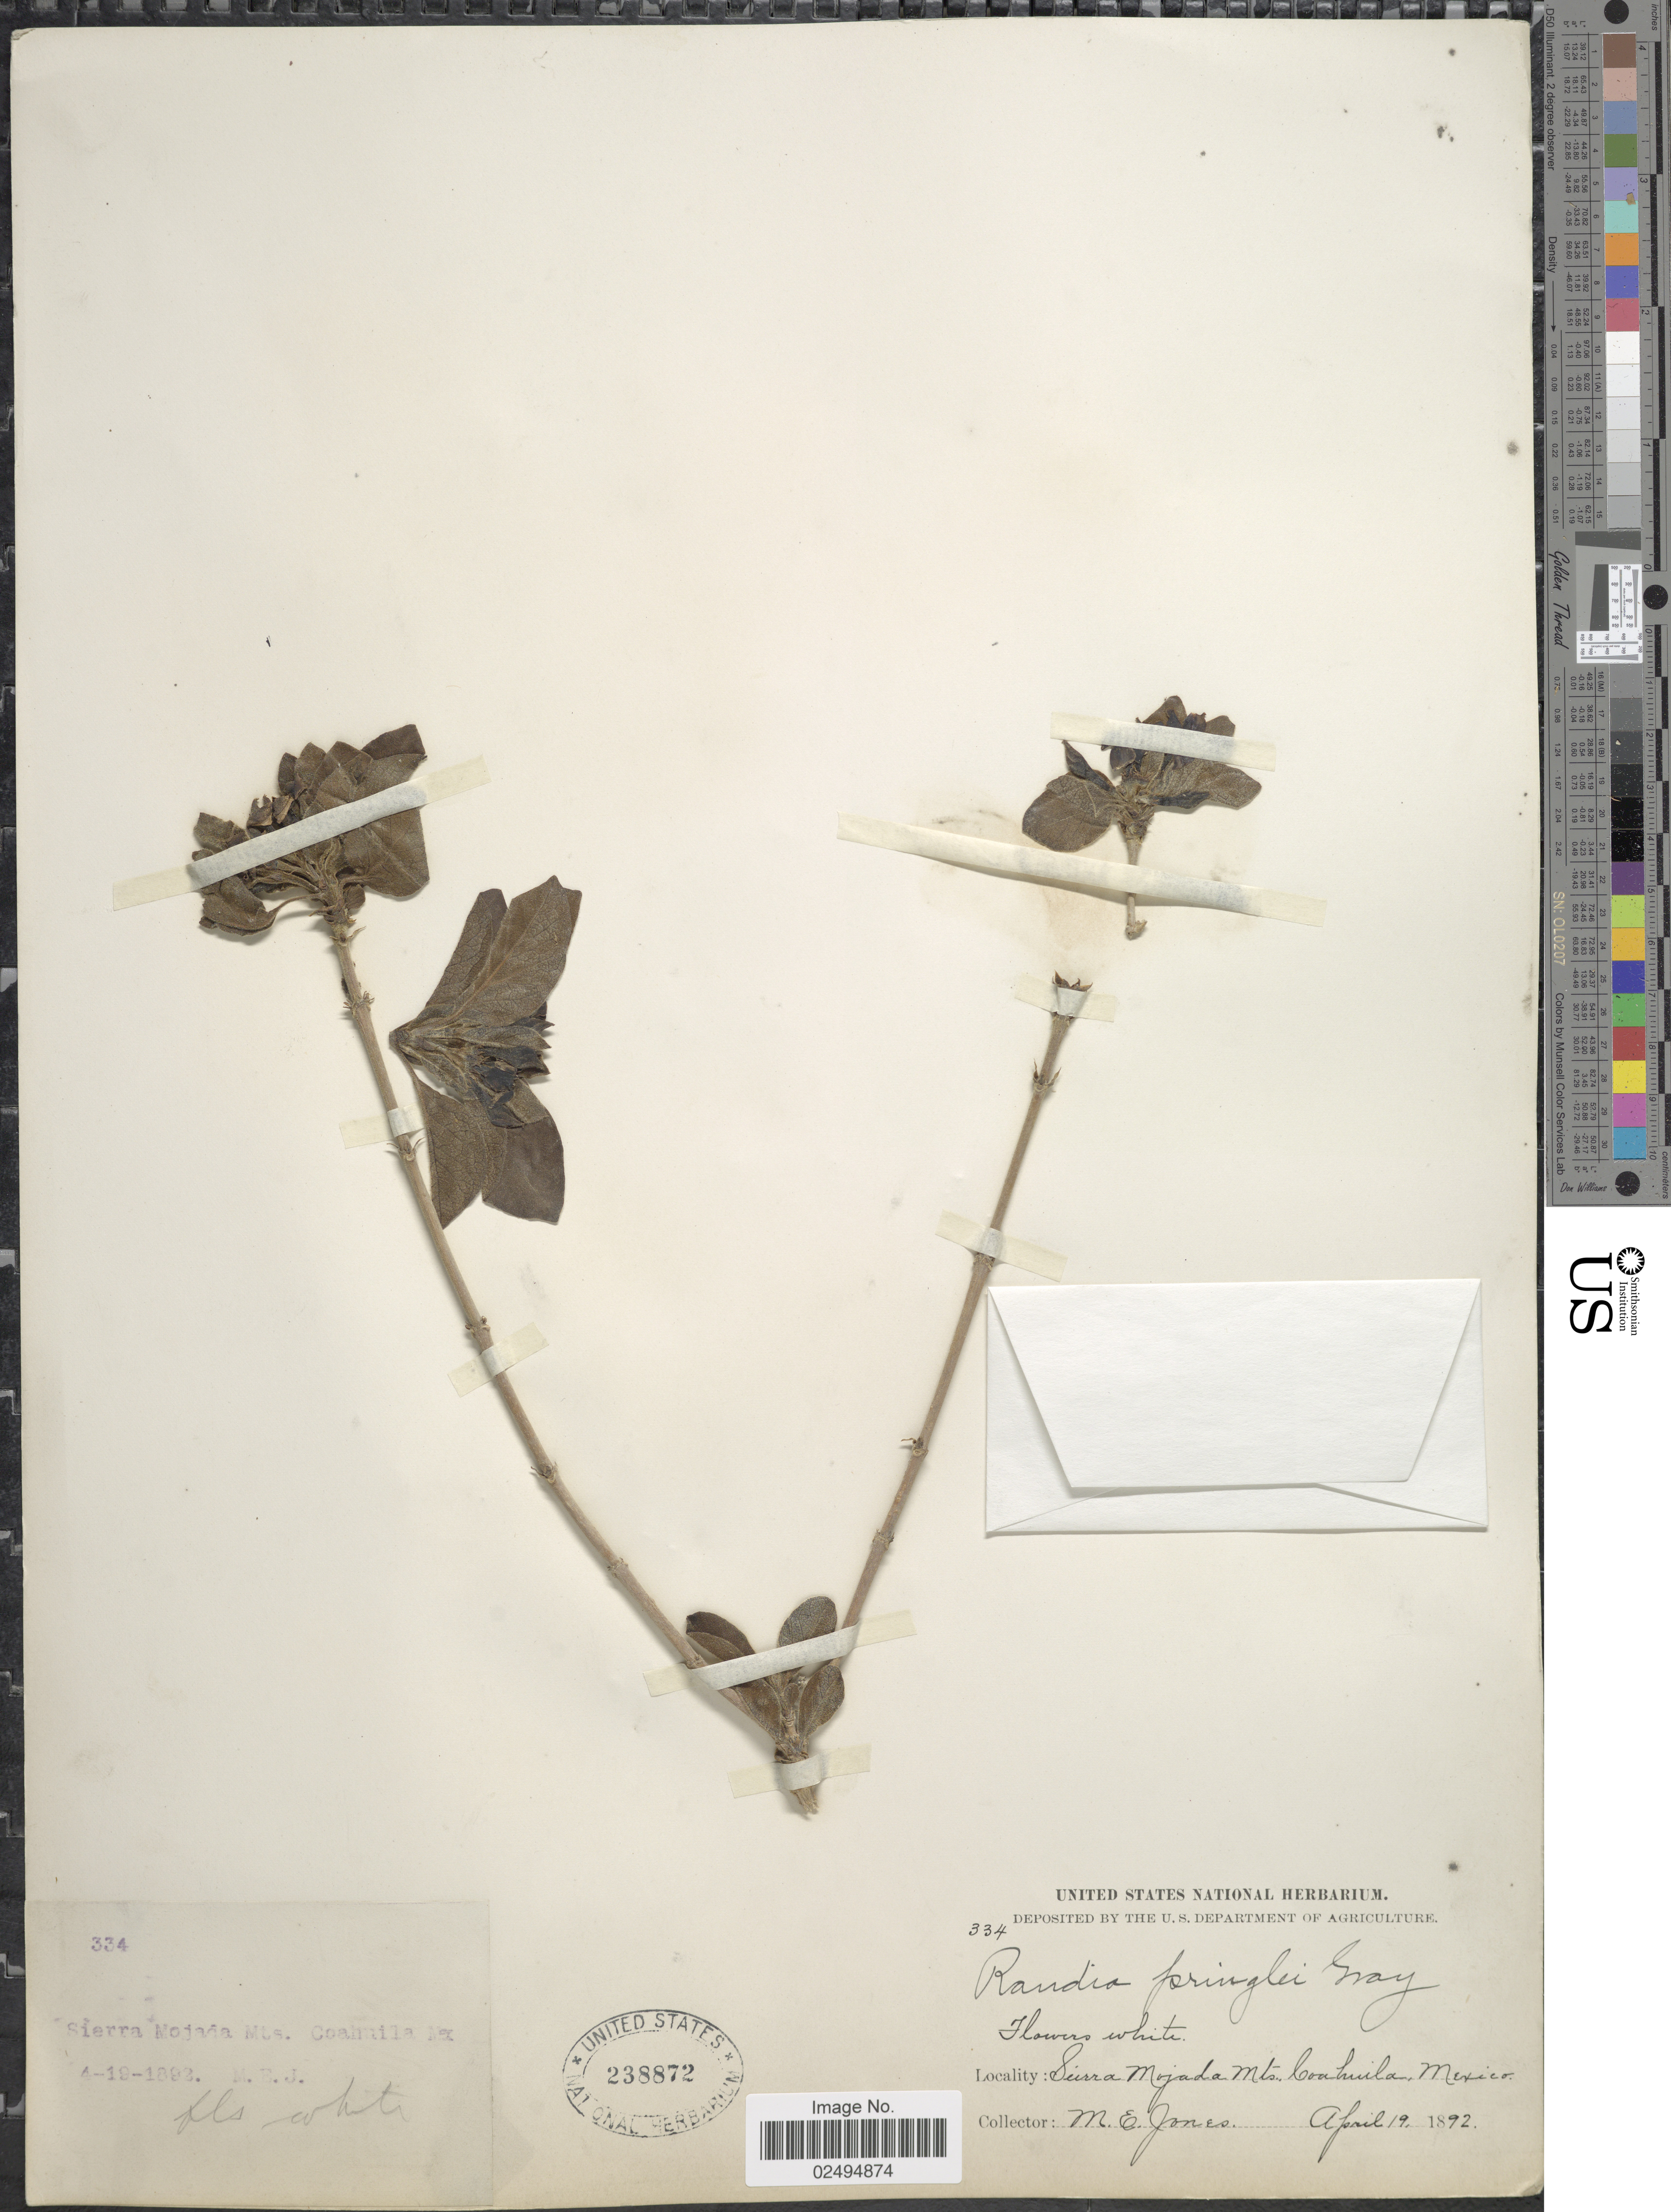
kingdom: Plantae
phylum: Tracheophyta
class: Magnoliopsida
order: Gentianales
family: Rubiaceae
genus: Randia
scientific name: Randia pringlei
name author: (S. Watson) A. Gray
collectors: M. E. Jones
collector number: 334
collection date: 1892-04-19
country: Mexico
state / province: Coahuila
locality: Sierra Mojada Mts.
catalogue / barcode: US 238872